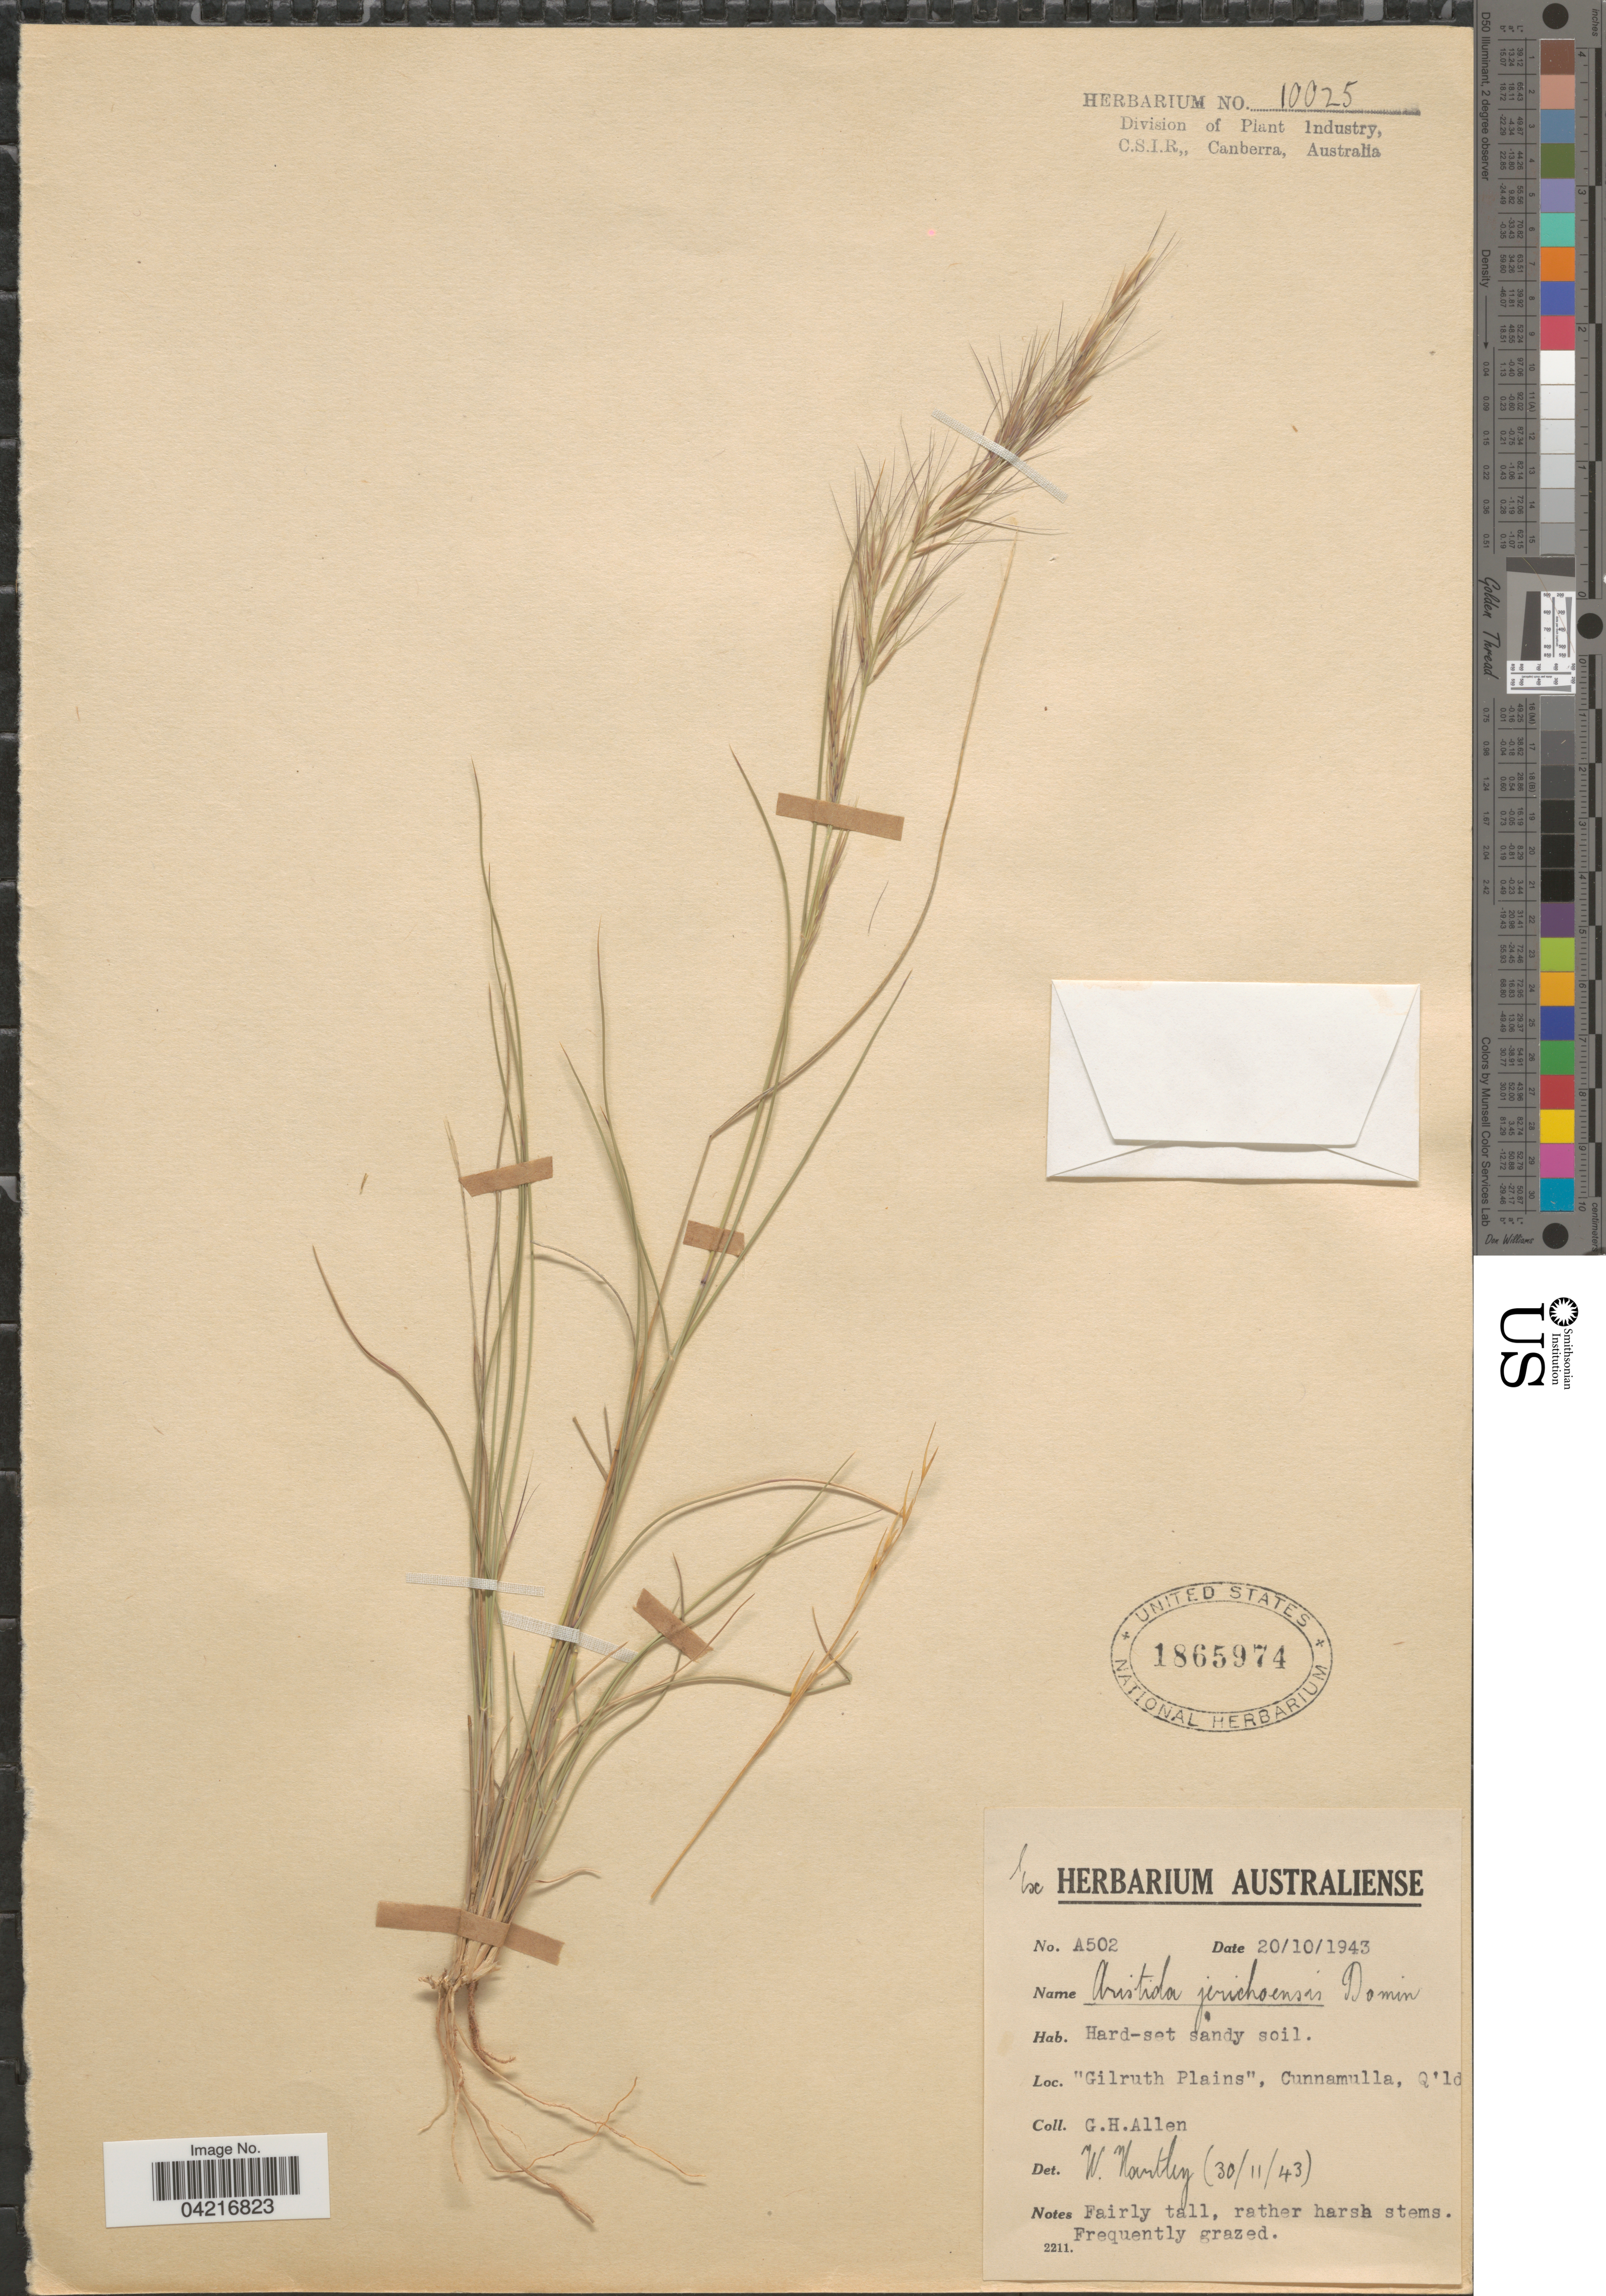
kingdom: Plantae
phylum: Tracheophyta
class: Liliopsida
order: Poales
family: Poaceae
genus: Aristida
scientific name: Aristida jerichoensis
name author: (Domin) Henr.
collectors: G. Allen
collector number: A502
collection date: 1943-10-20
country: Australia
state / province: Queensland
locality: Gilruth Plains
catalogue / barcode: US 1865974